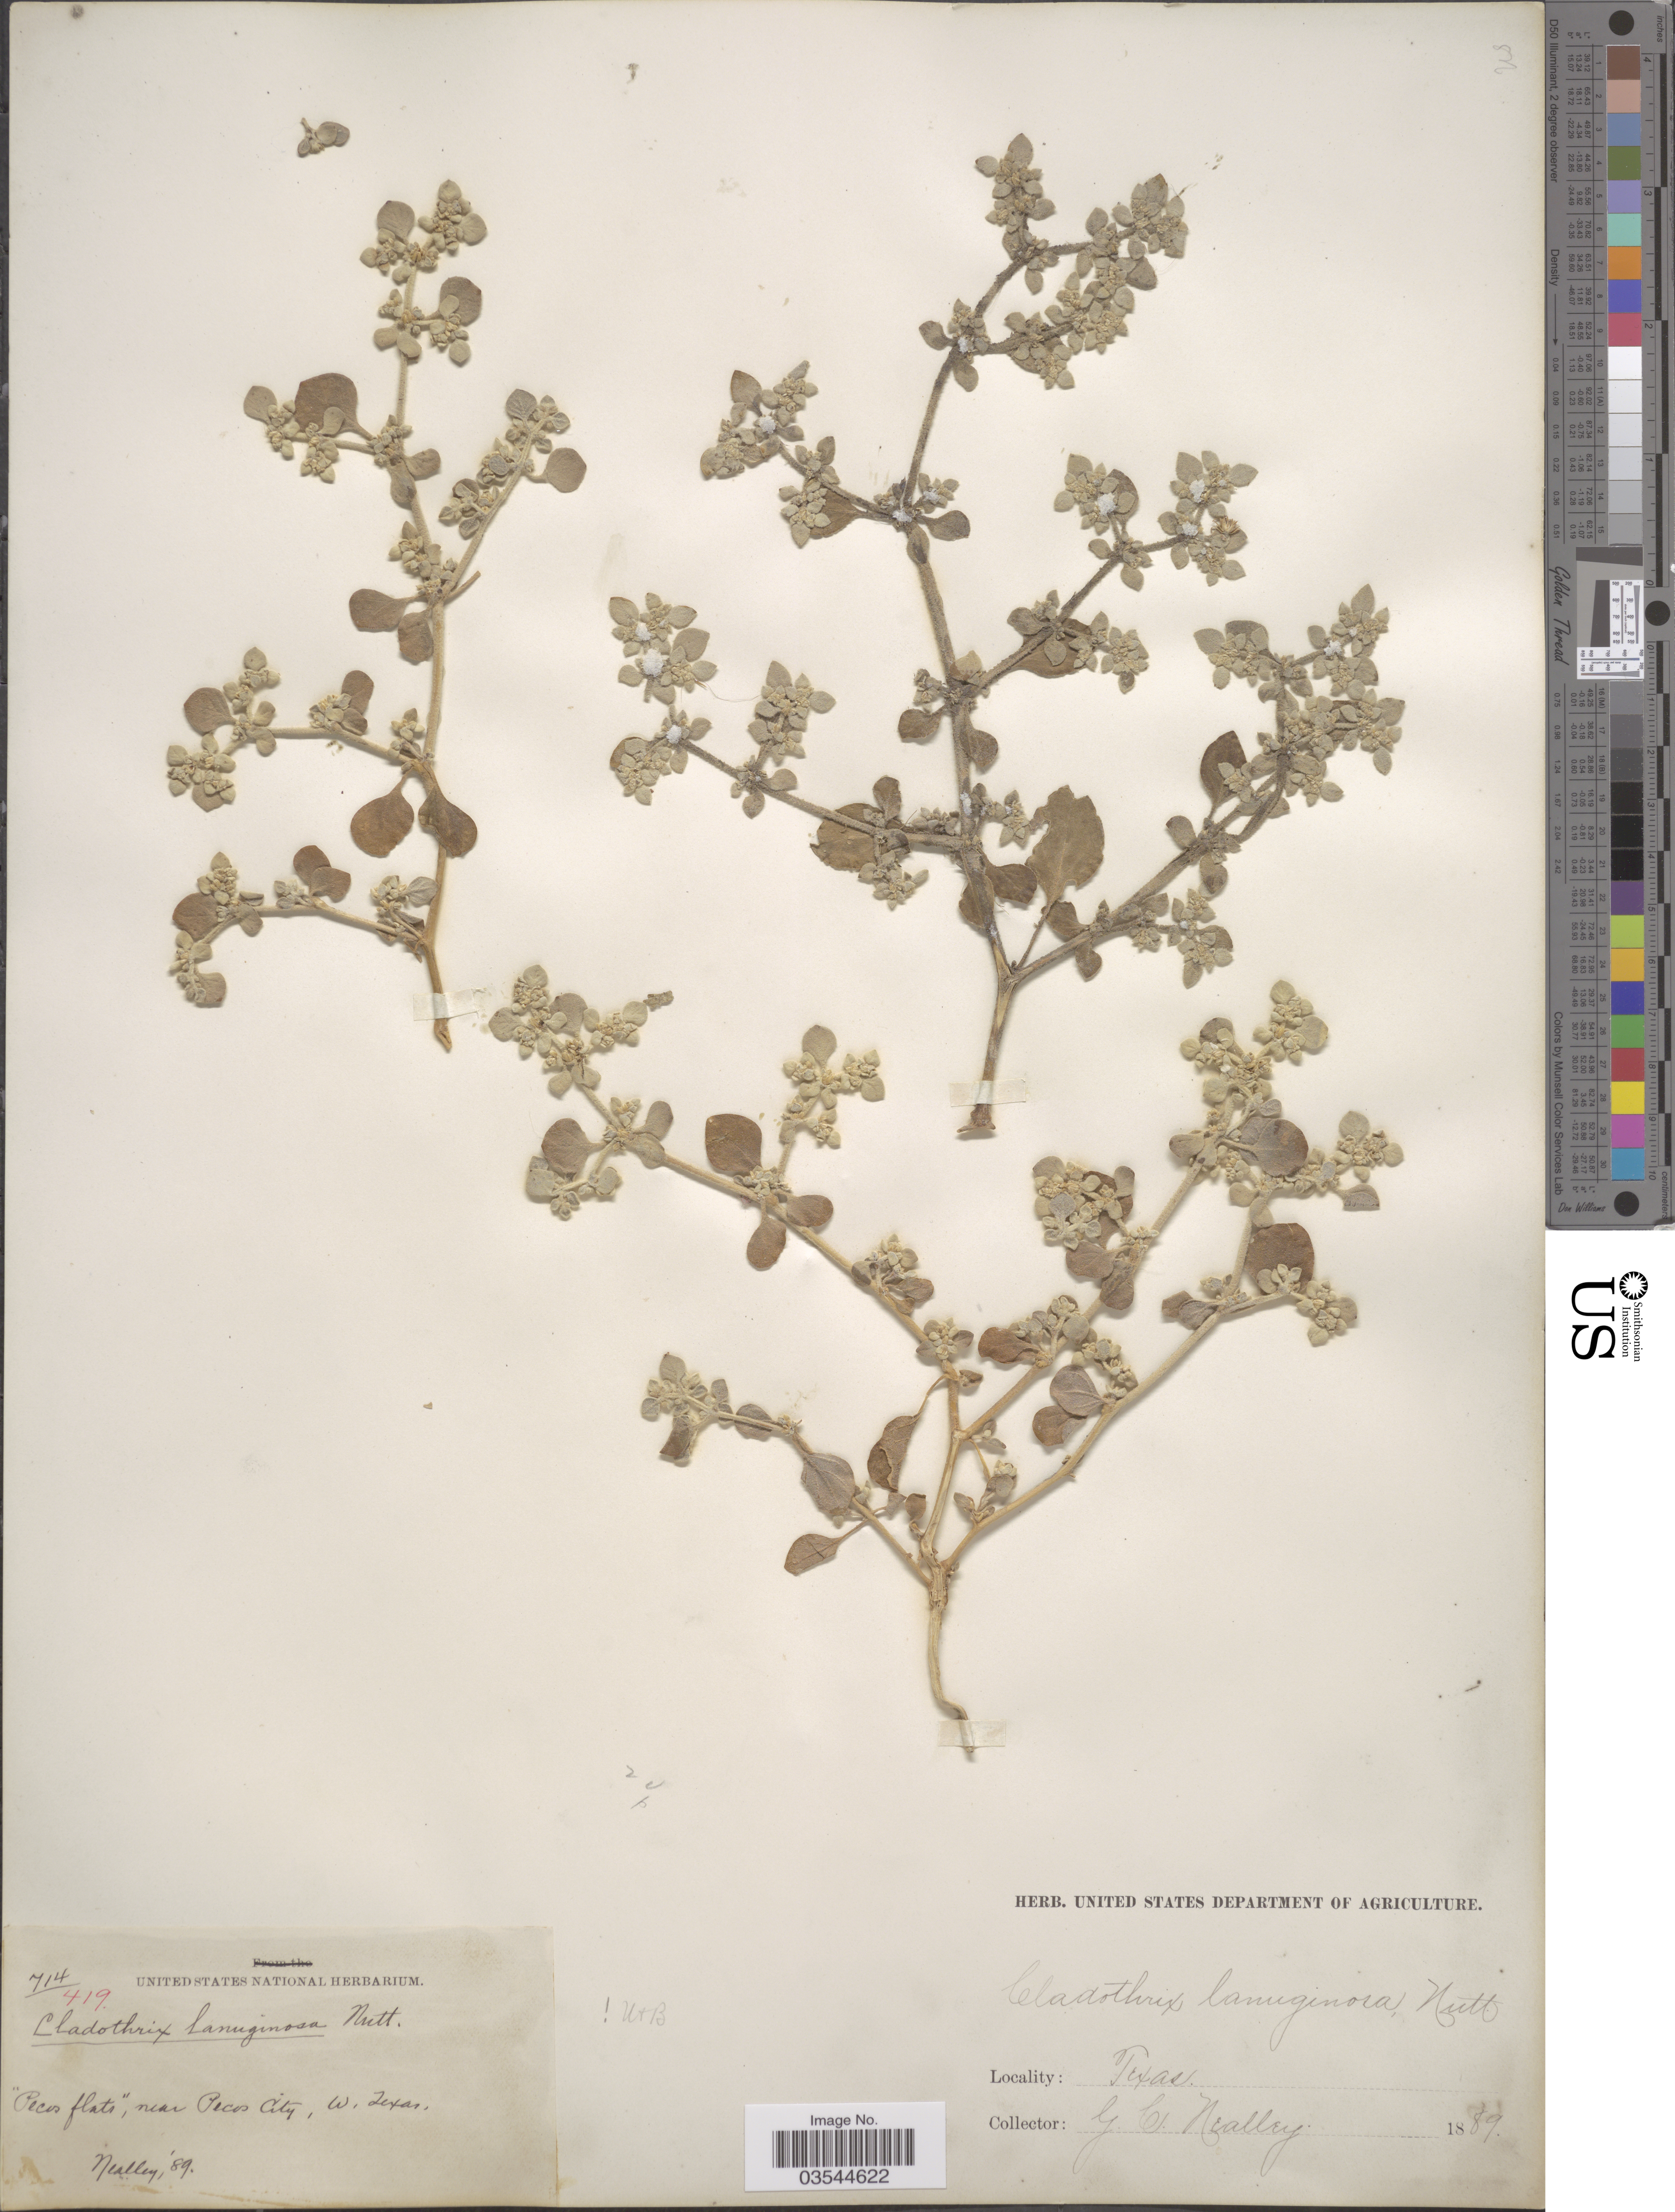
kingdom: Plantae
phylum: Tracheophyta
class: Magnoliopsida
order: Caryophyllales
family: Amaranthaceae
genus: Tidestromia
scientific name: Tidestromia lanuginosa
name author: (Nutt.) Standl.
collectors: G. C. Nealley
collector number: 714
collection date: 1889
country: United States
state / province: Texas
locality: Pecos flat,